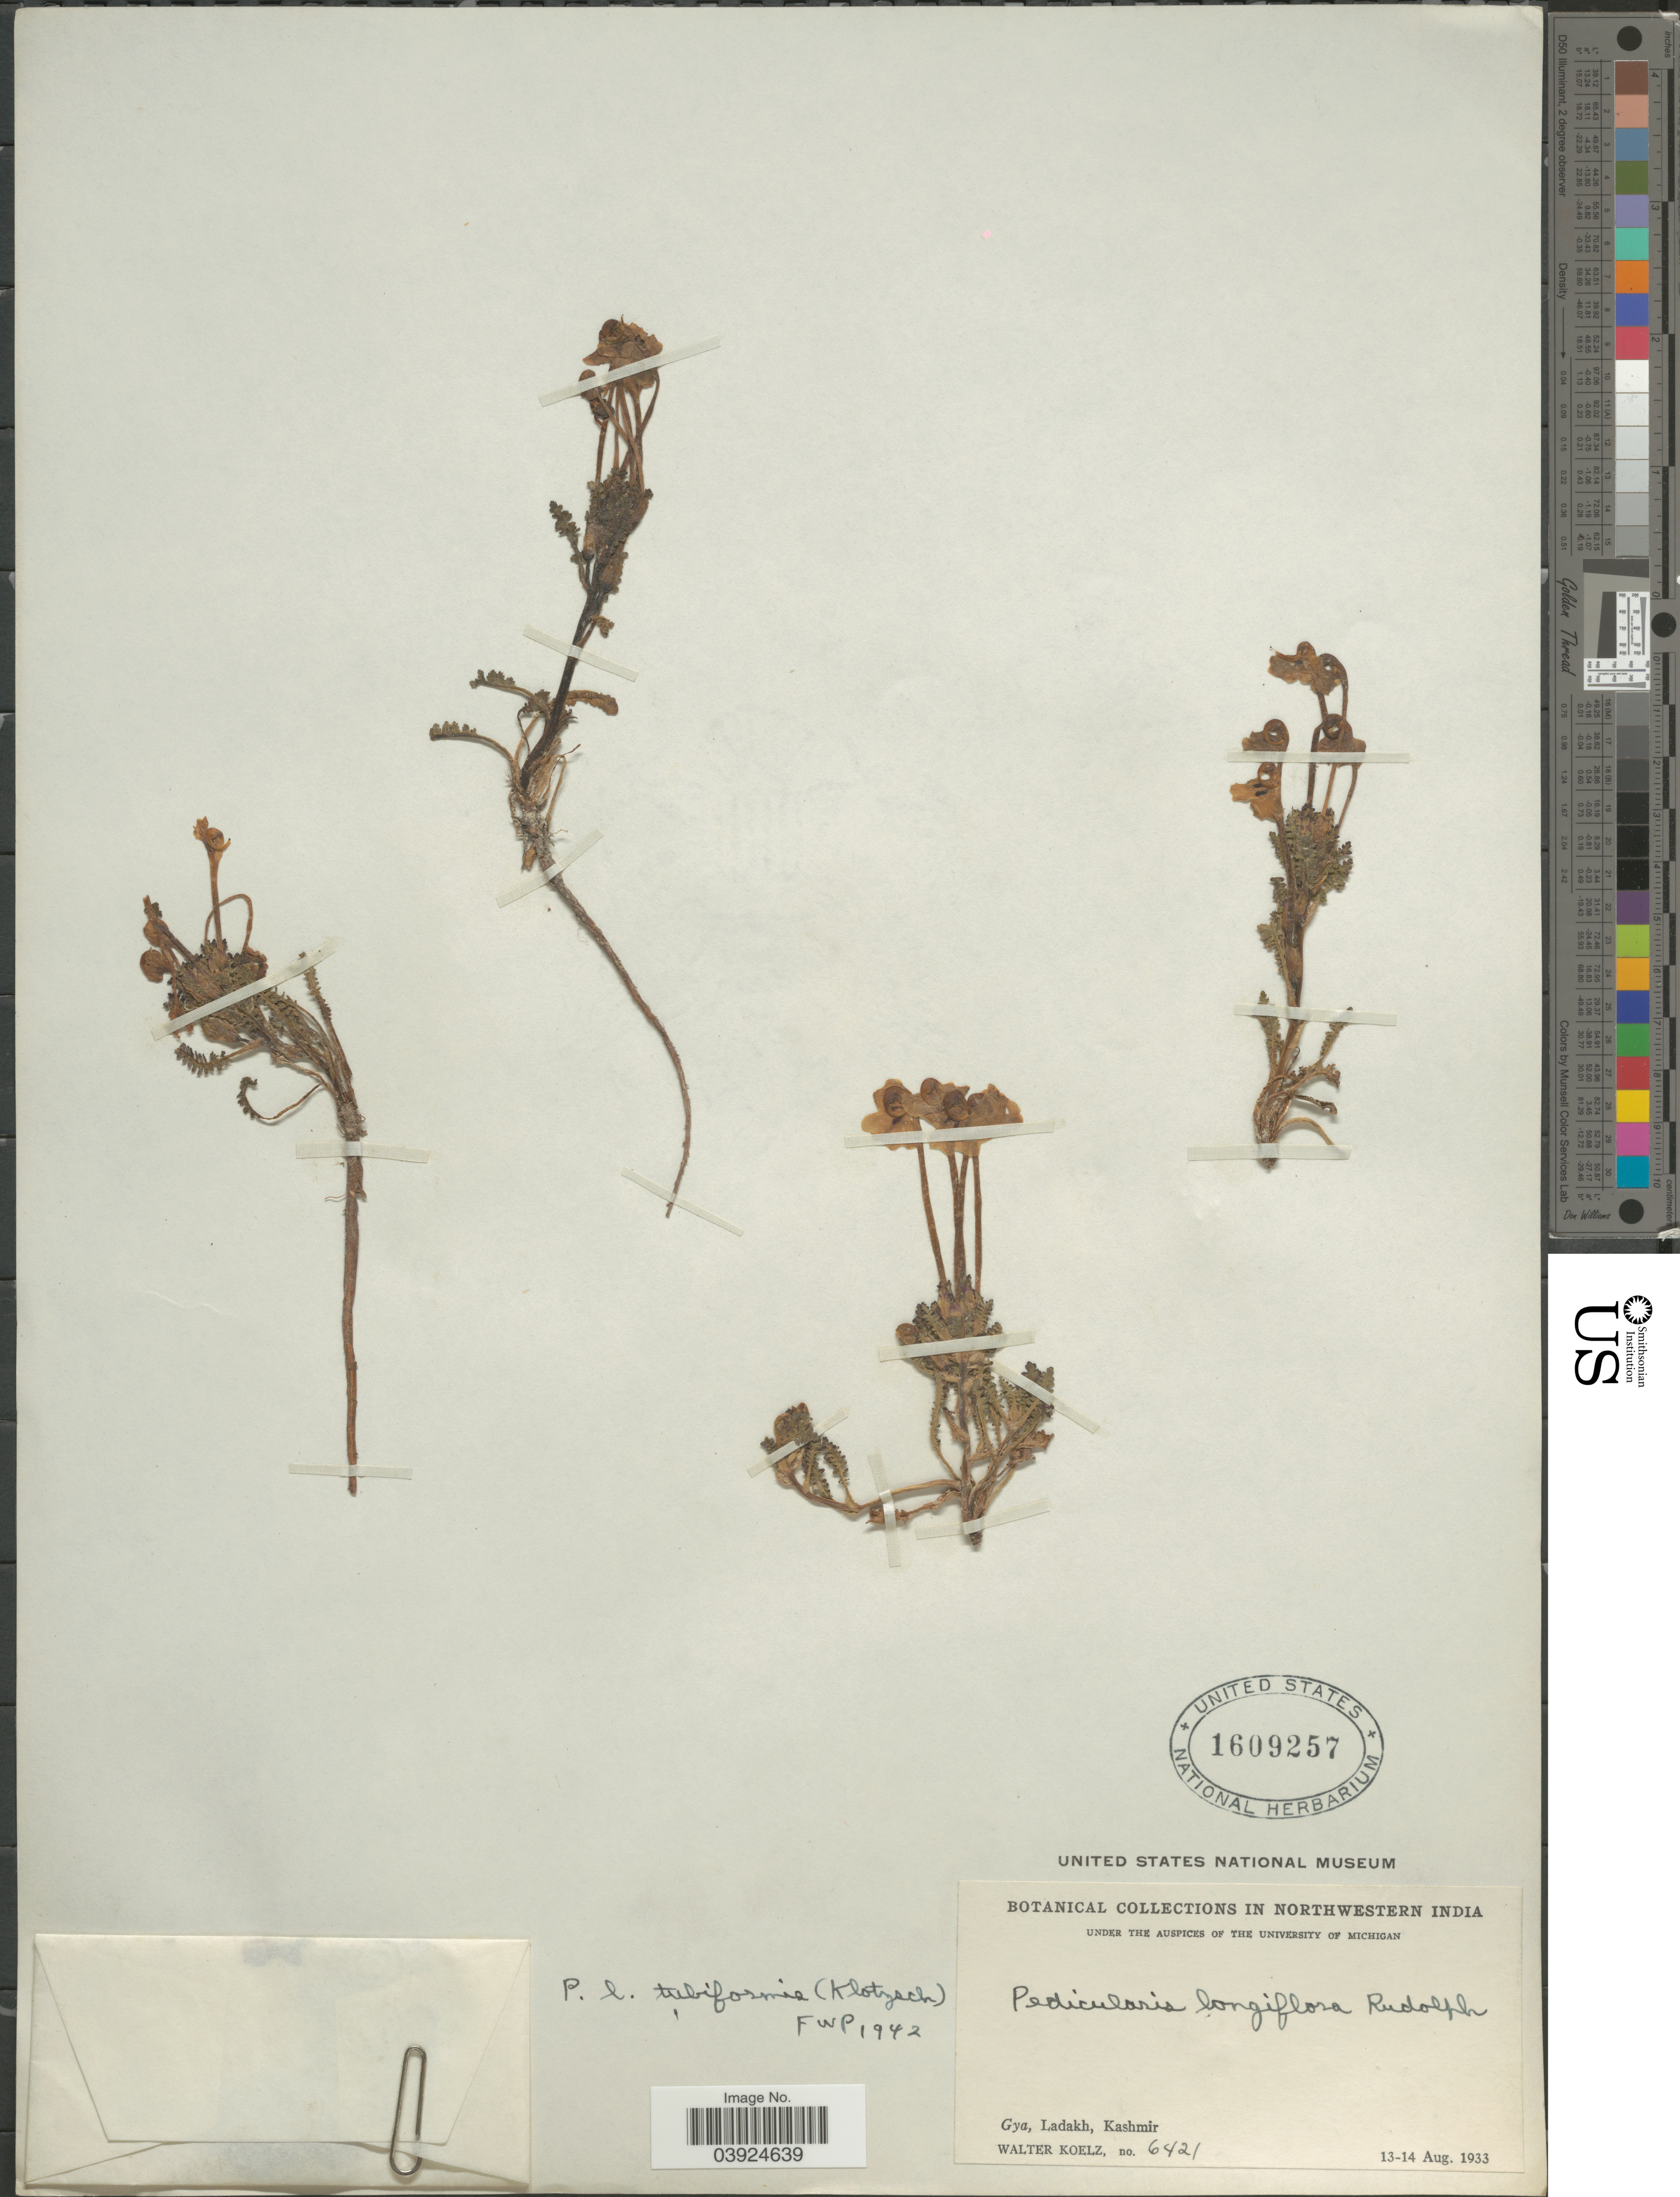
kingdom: Plantae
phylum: Tracheophyta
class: Magnoliopsida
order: Lamiales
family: Orobanchaceae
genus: Pedicularis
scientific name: Pedicularis longiflora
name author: Rudolph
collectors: W. N. Koelz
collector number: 6421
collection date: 1933-08-13/1933-08-14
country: India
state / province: Jammu and Kashmir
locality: Northwestern India. Gya, Ladakh, Kashmir.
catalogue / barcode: US 1609257